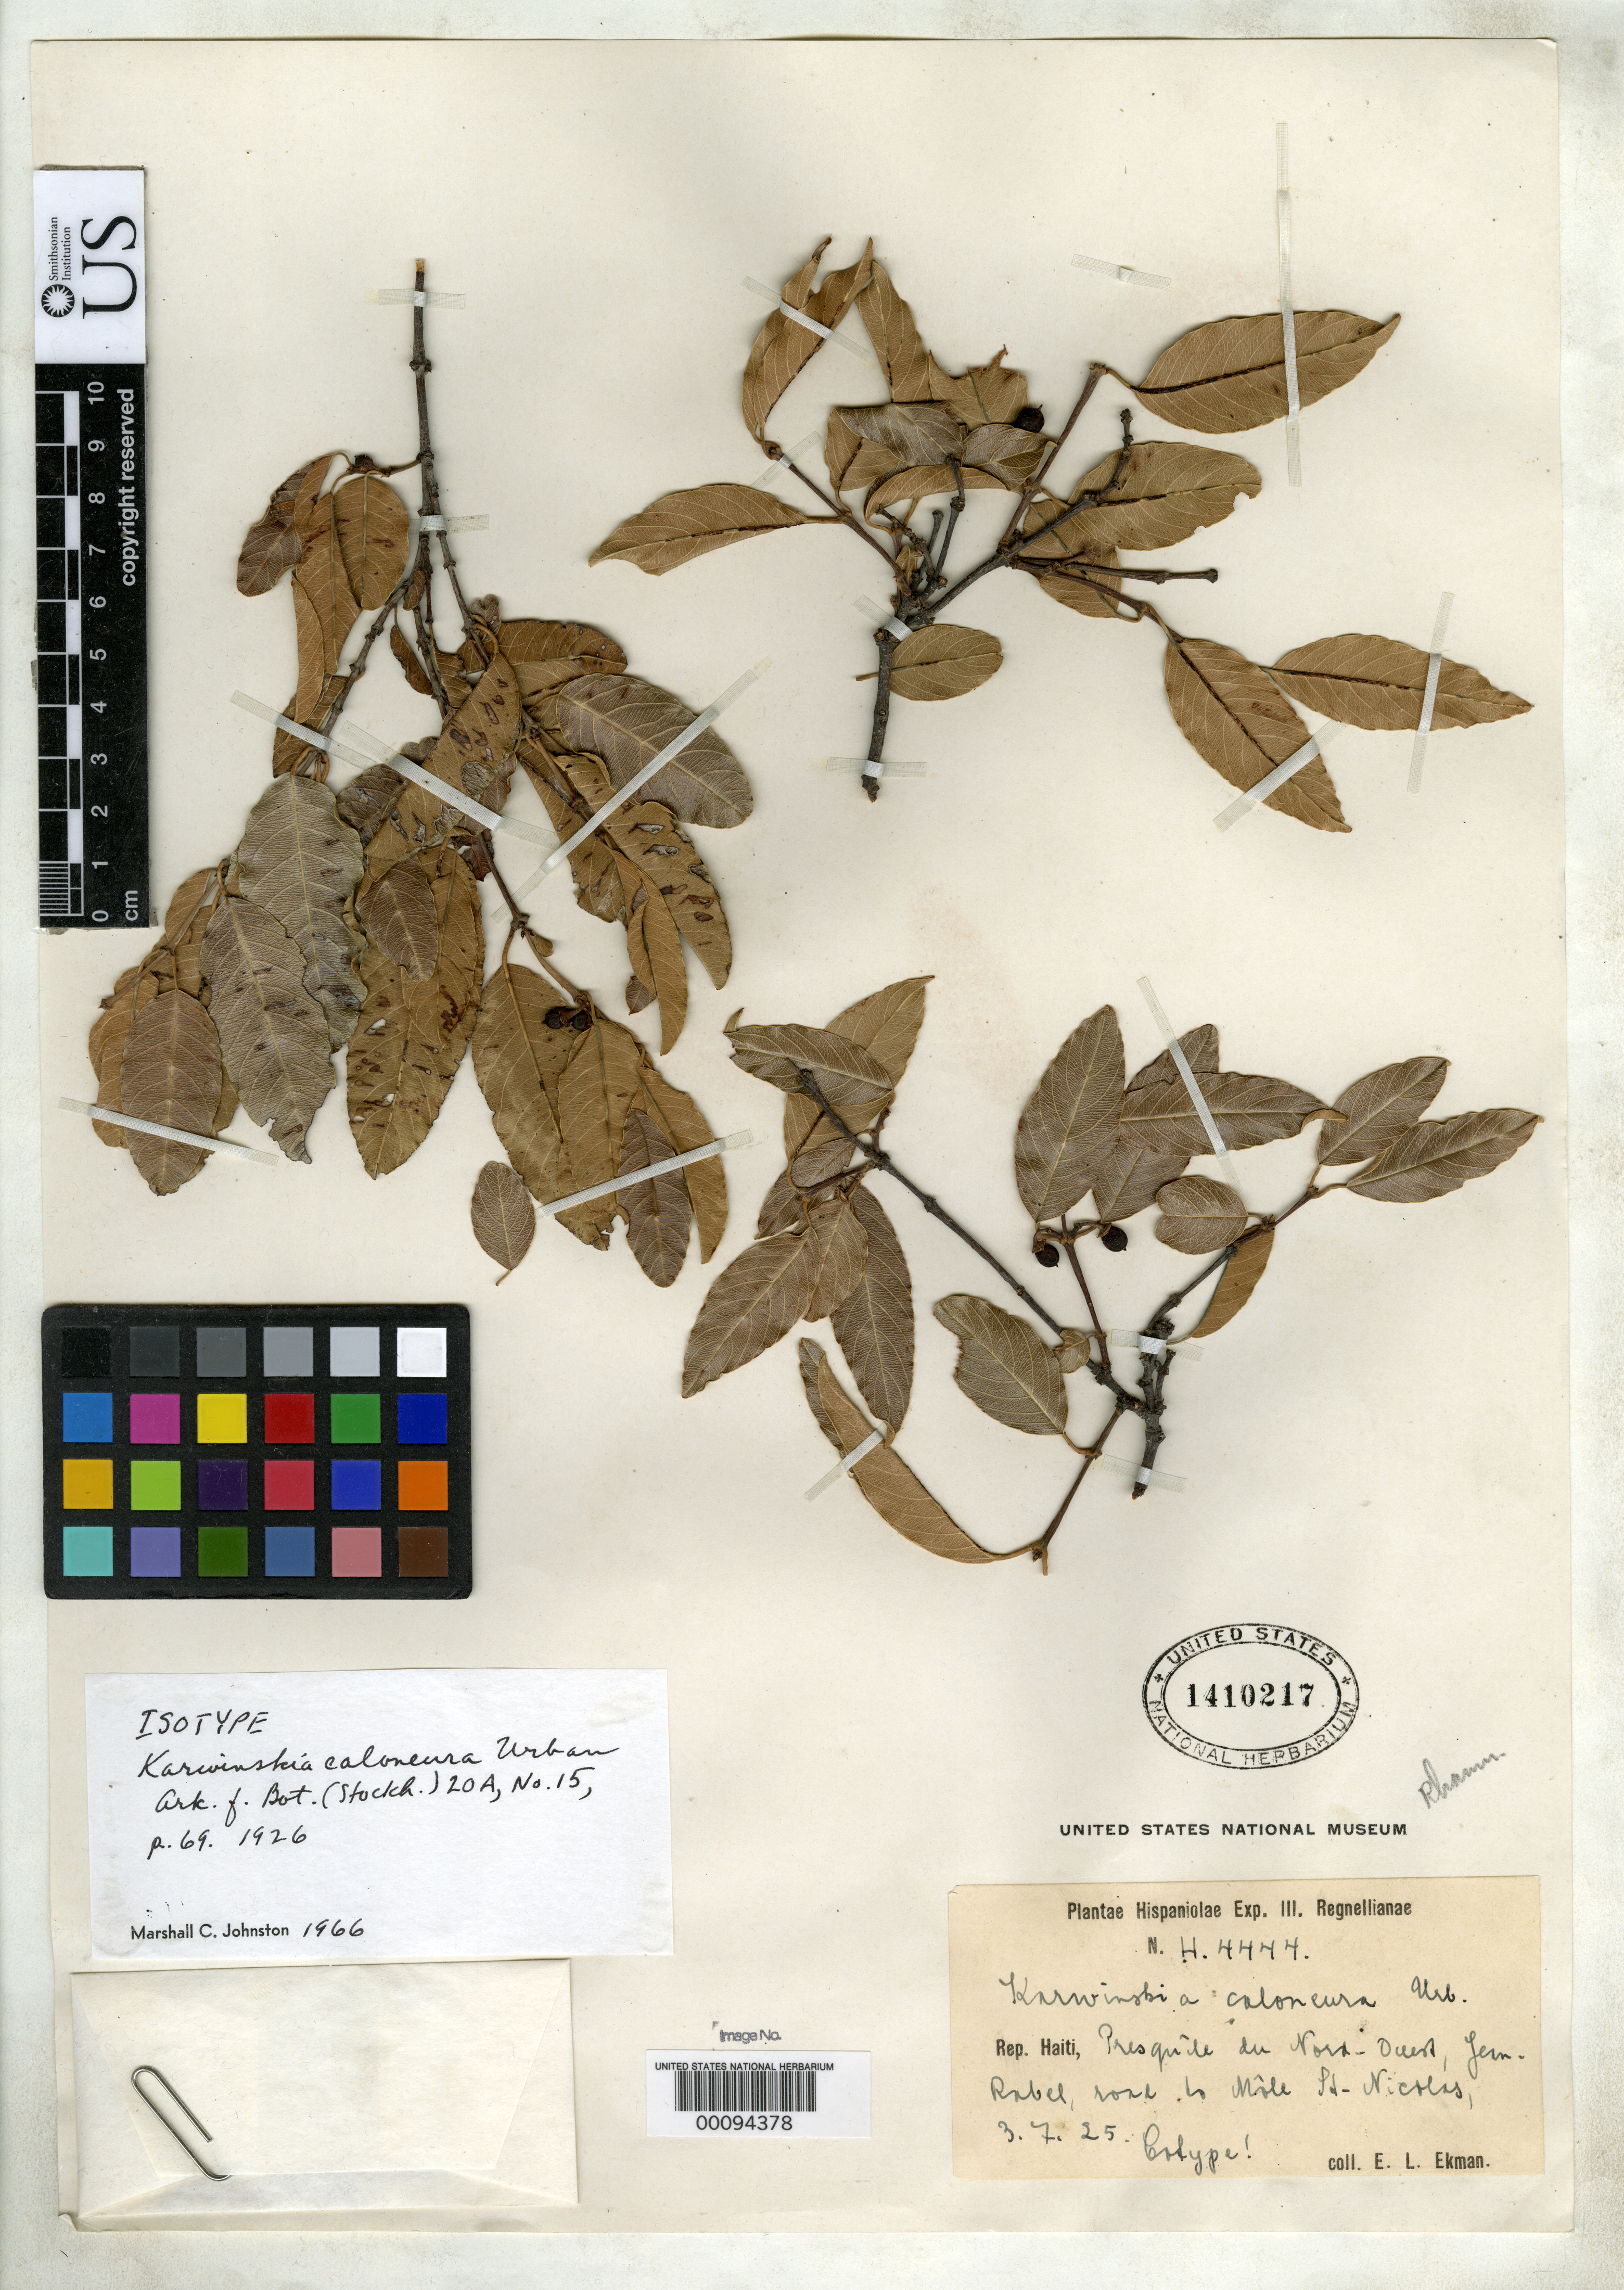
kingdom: Plantae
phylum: Tracheophyta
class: Magnoliopsida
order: Rosales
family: Rhamnaceae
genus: Karwinskia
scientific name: Karwinskia caloneura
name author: Urb.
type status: Isotype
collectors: E. L. Ekman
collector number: H 4444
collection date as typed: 1925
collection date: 1925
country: Haiti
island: Hispaniola Island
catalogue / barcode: US 1410217